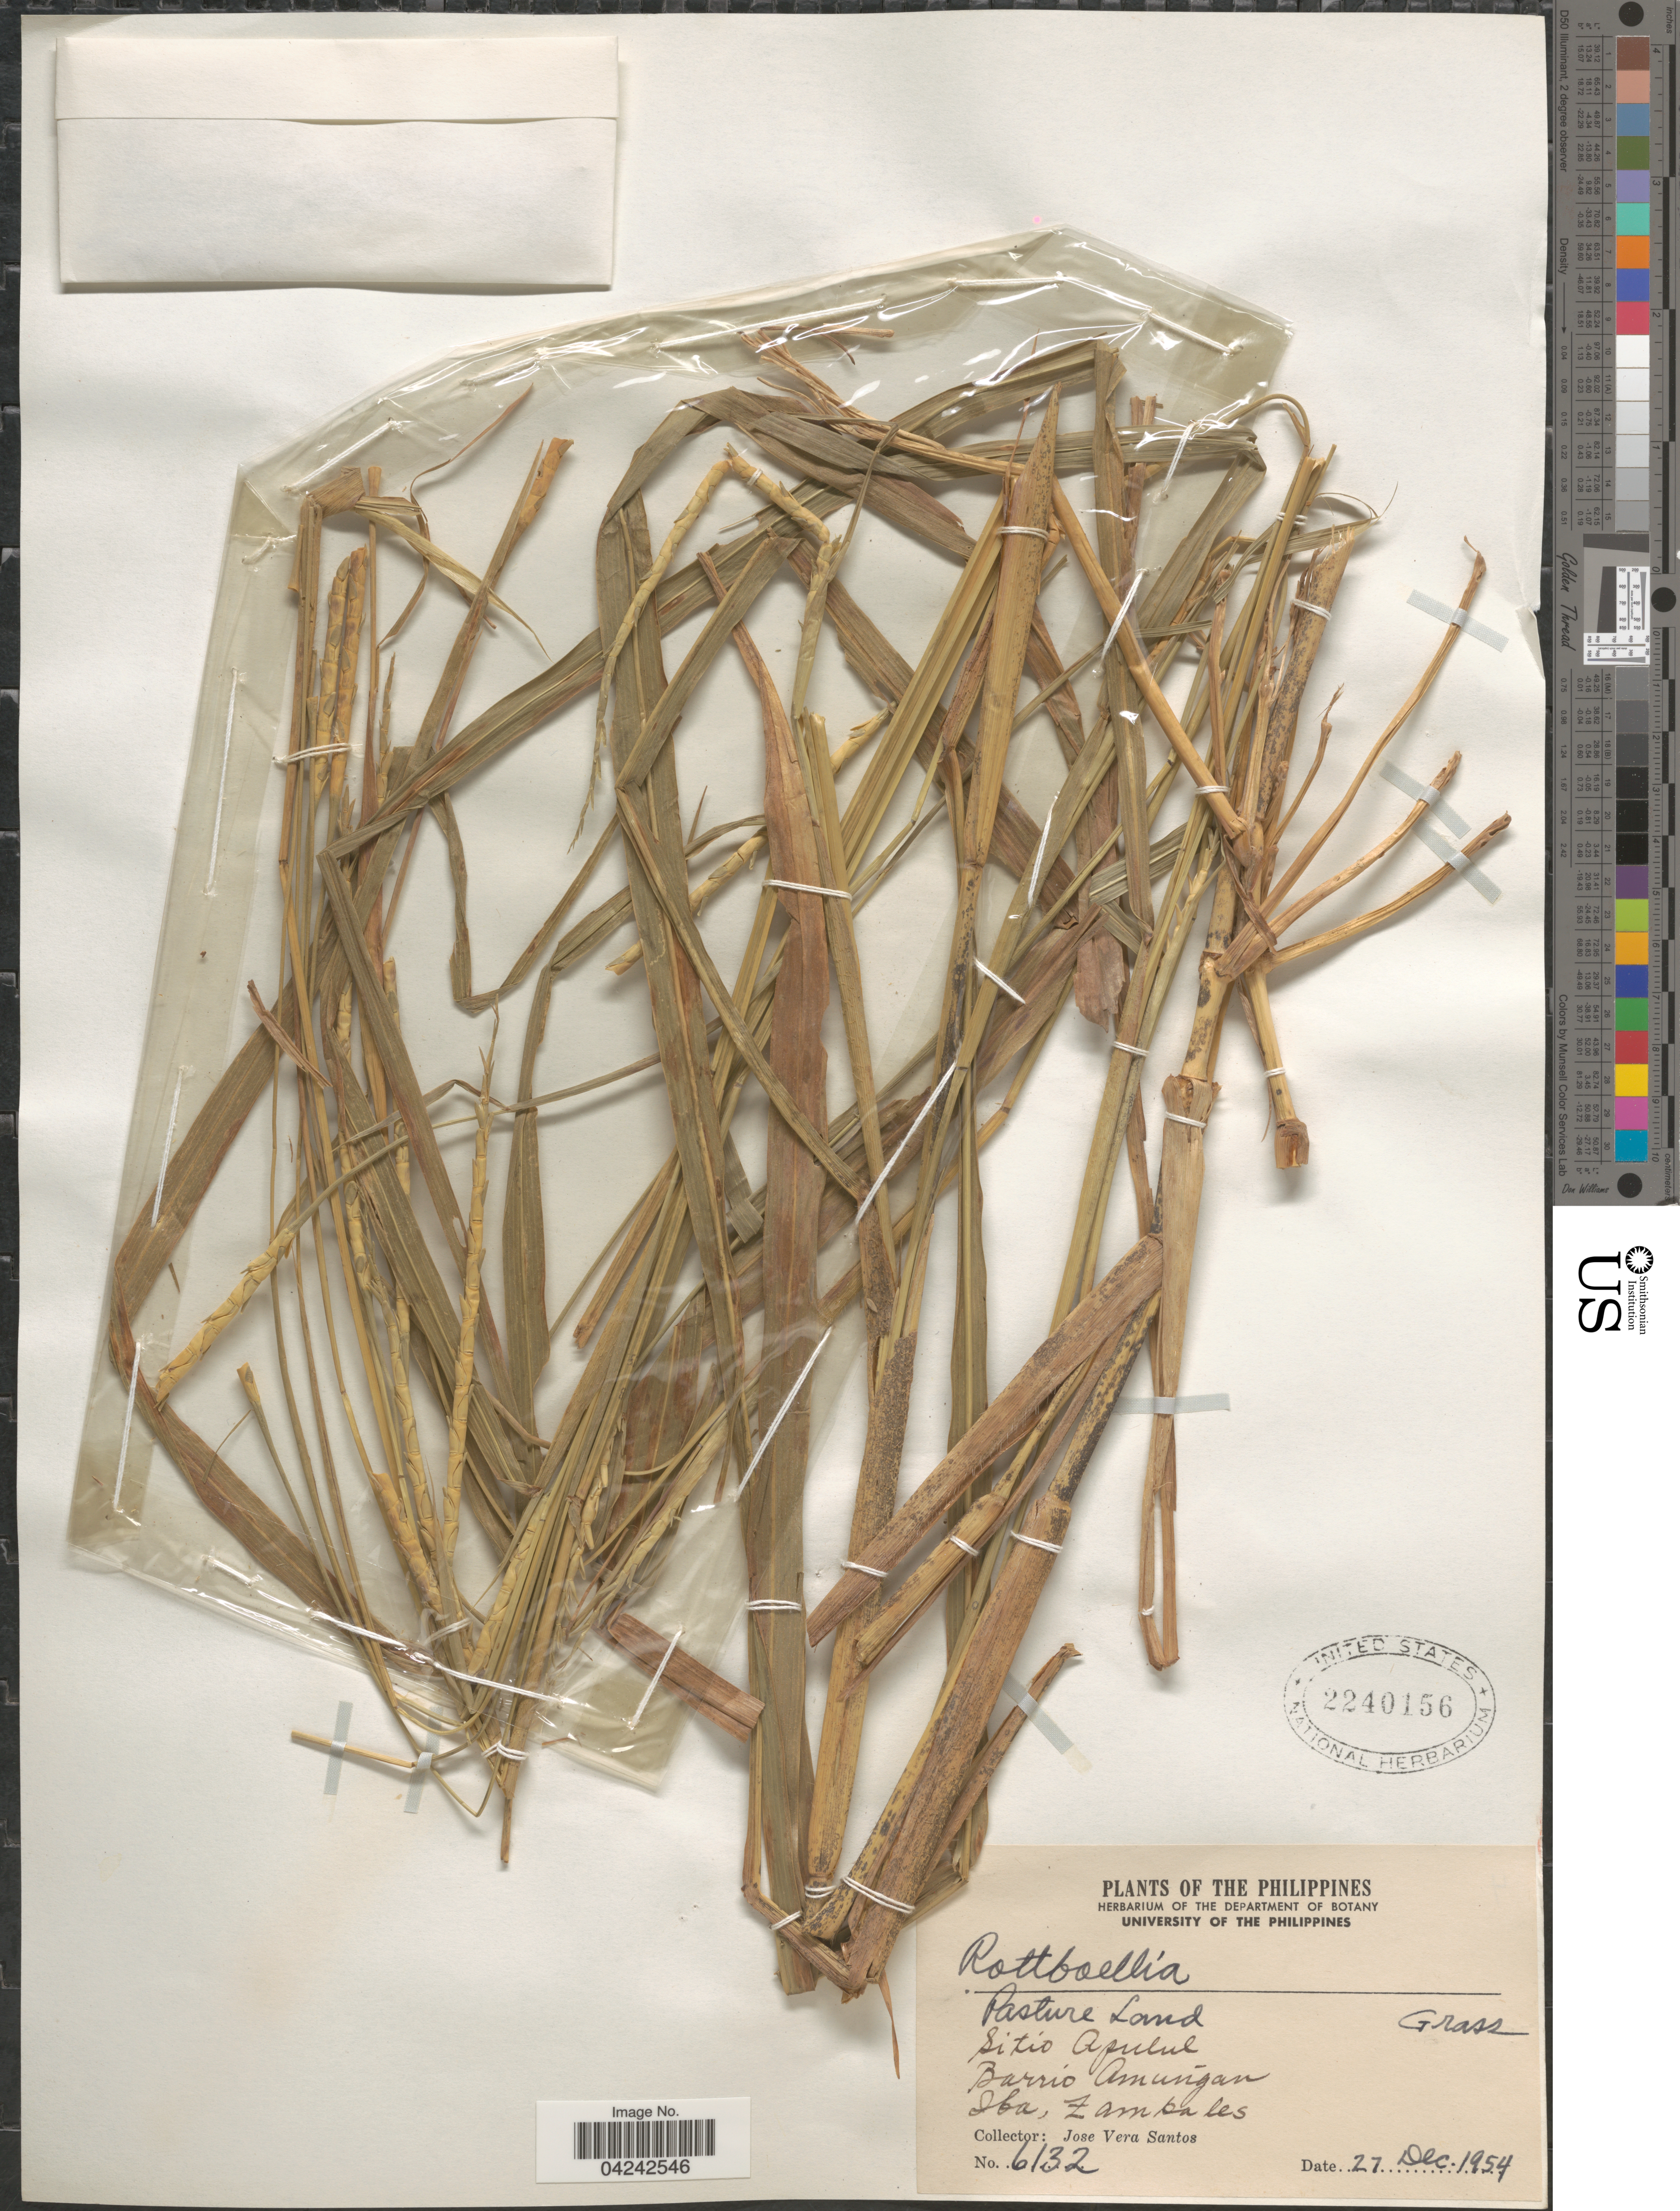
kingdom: Plantae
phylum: Tracheophyta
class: Liliopsida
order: Poales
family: Poaceae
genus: Rottboellia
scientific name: Rottboellia sp.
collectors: J. Vera Santos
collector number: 6132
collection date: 1954-12-27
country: Philippines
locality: Sitio Apulul. Barrio Amungan. Iba, Zambales.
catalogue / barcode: US 2240156